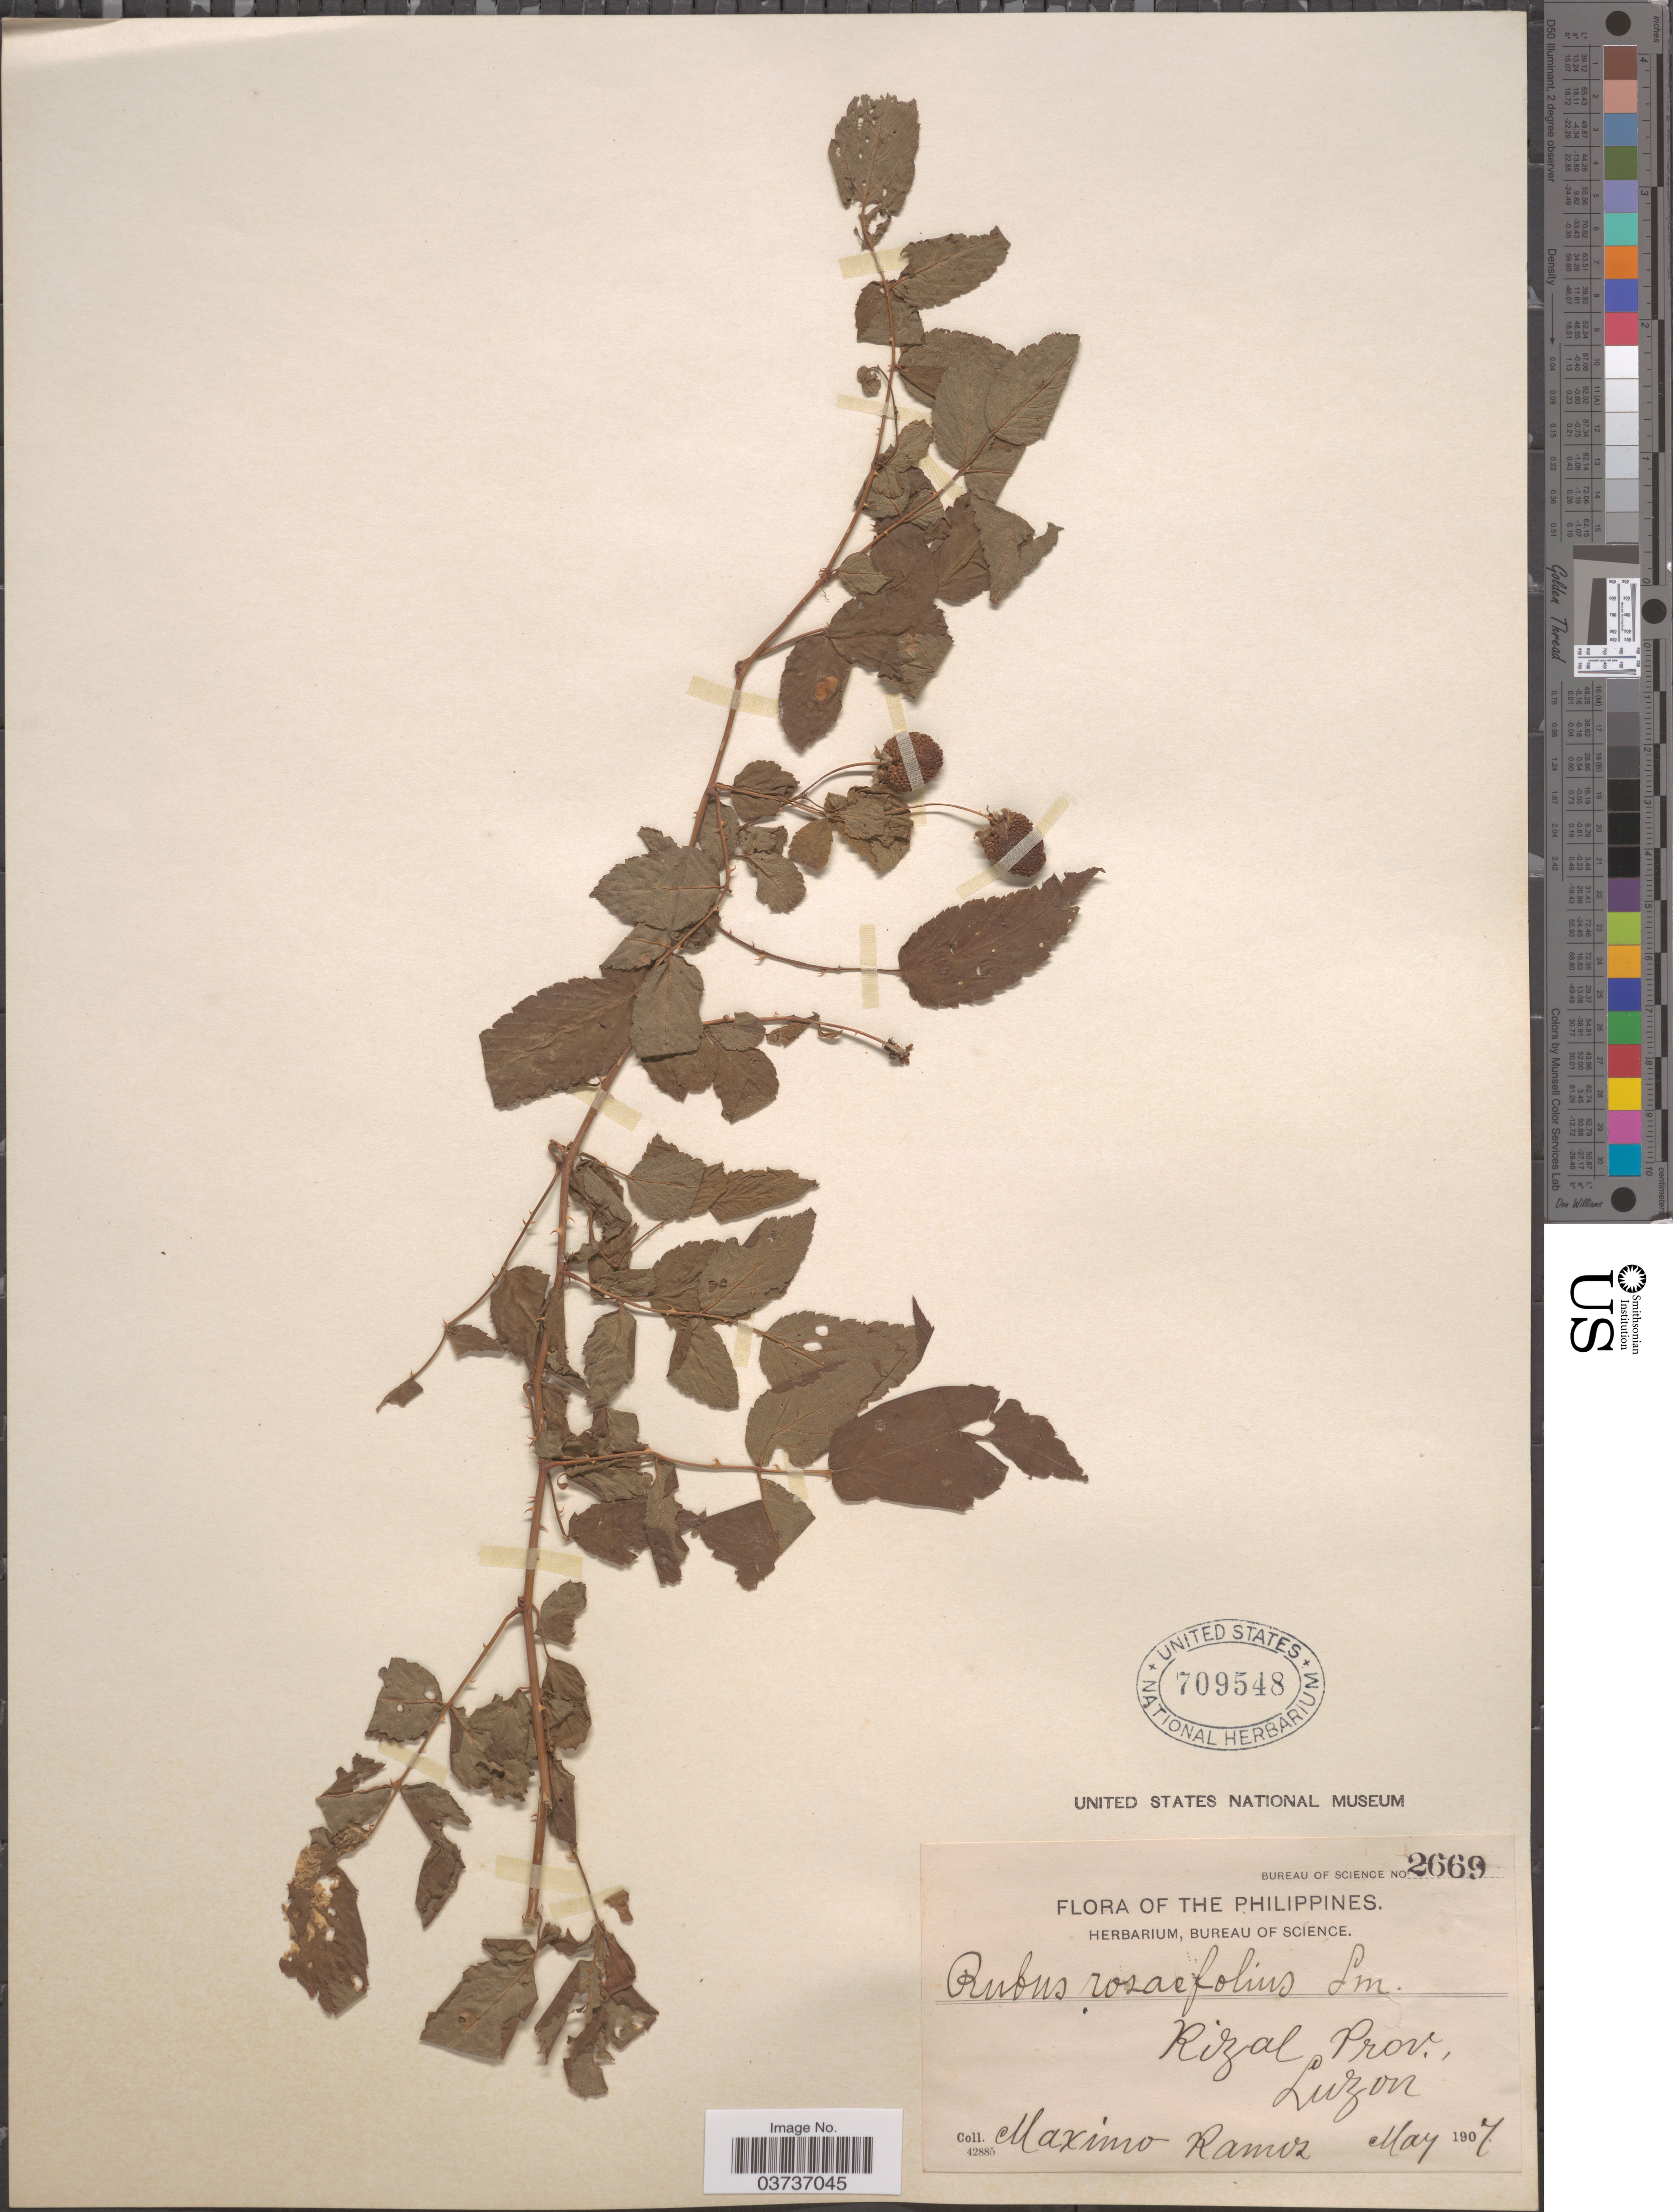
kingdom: Plantae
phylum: Tracheophyta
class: Magnoliopsida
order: Rosales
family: Rosaceae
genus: Rubus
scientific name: Rubus rosaefolius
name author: Sm.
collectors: M. Ramos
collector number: Bureau of Science 2669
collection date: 1907-05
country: Philippines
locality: Rizal Prov., Luzon.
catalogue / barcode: US 709548